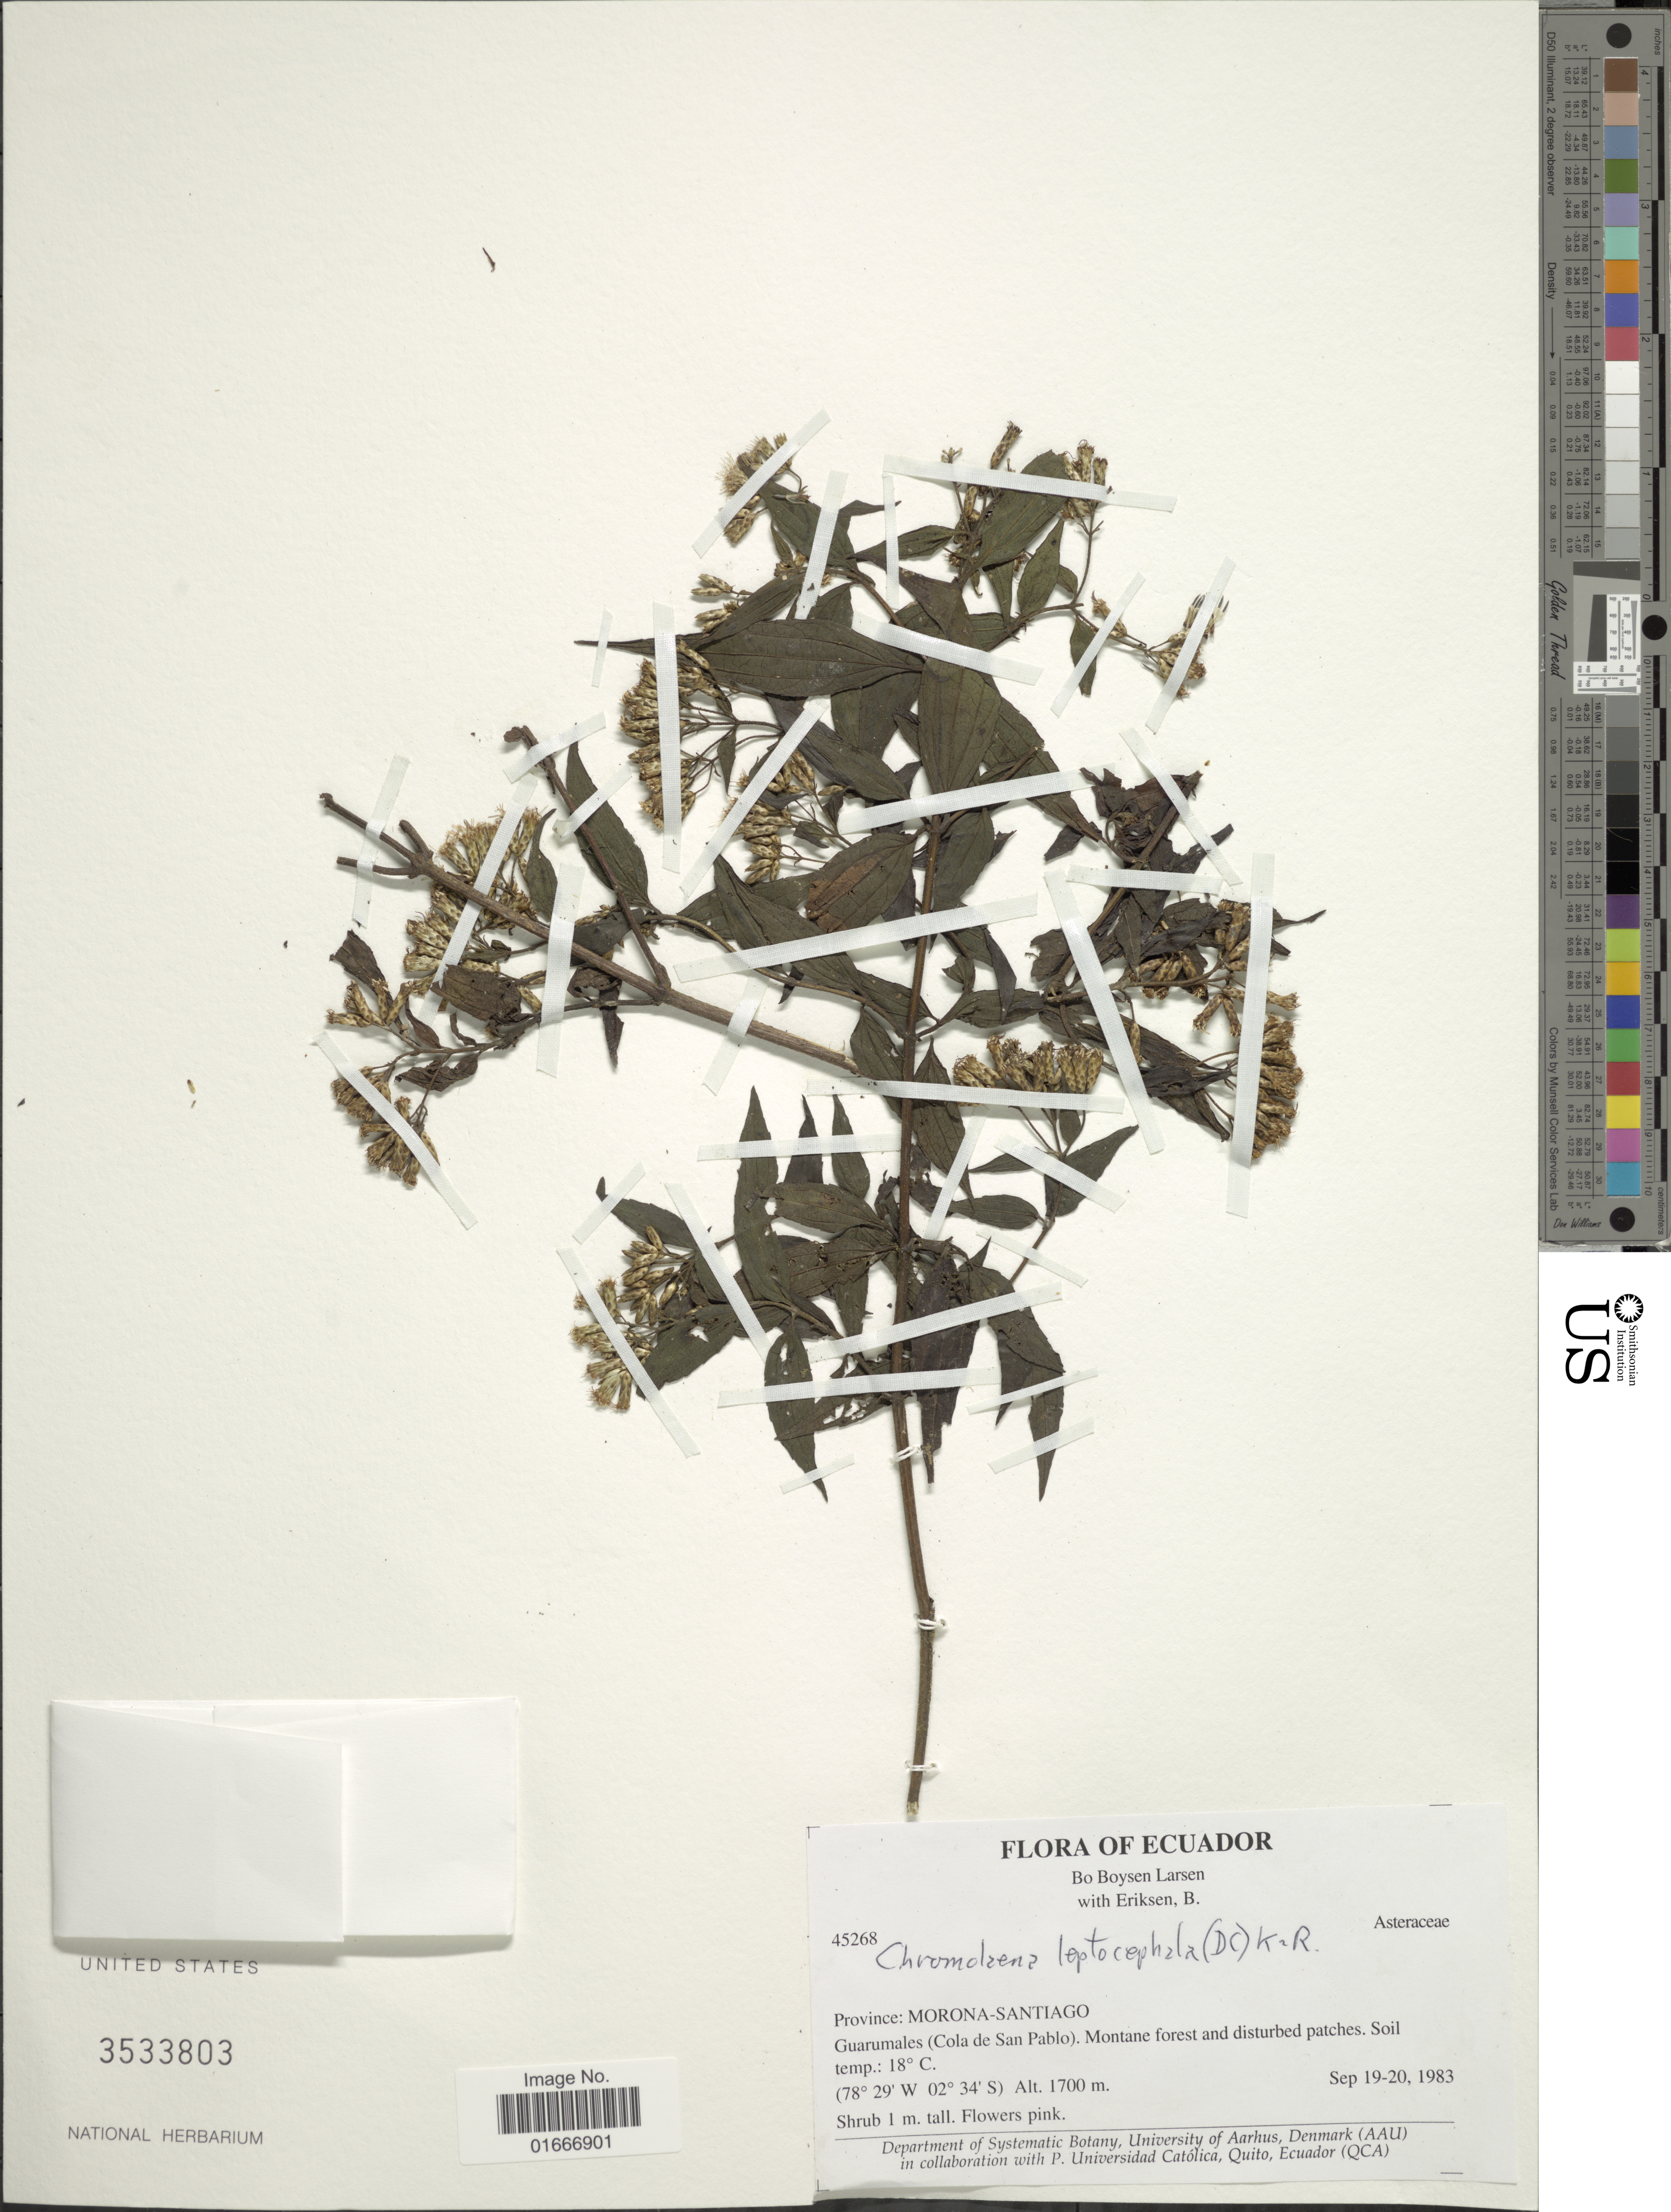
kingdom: Plantae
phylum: Tracheophyta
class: Magnoliopsida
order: Asterales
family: Asteraceae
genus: Chromolaena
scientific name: Chromolaena leptocephala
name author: (DC.) R.M. King & H. Rob.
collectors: B. Boysen Larsen & B. Eriksen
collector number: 45268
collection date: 1983-09-19/1983-09-20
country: Ecuador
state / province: Morona-Santiago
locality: Ecuador. Province: Morona-Santiago, Guarumales (Cola de San Pablo). Montane forest and disturbed patches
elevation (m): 1700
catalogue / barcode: US 3533803